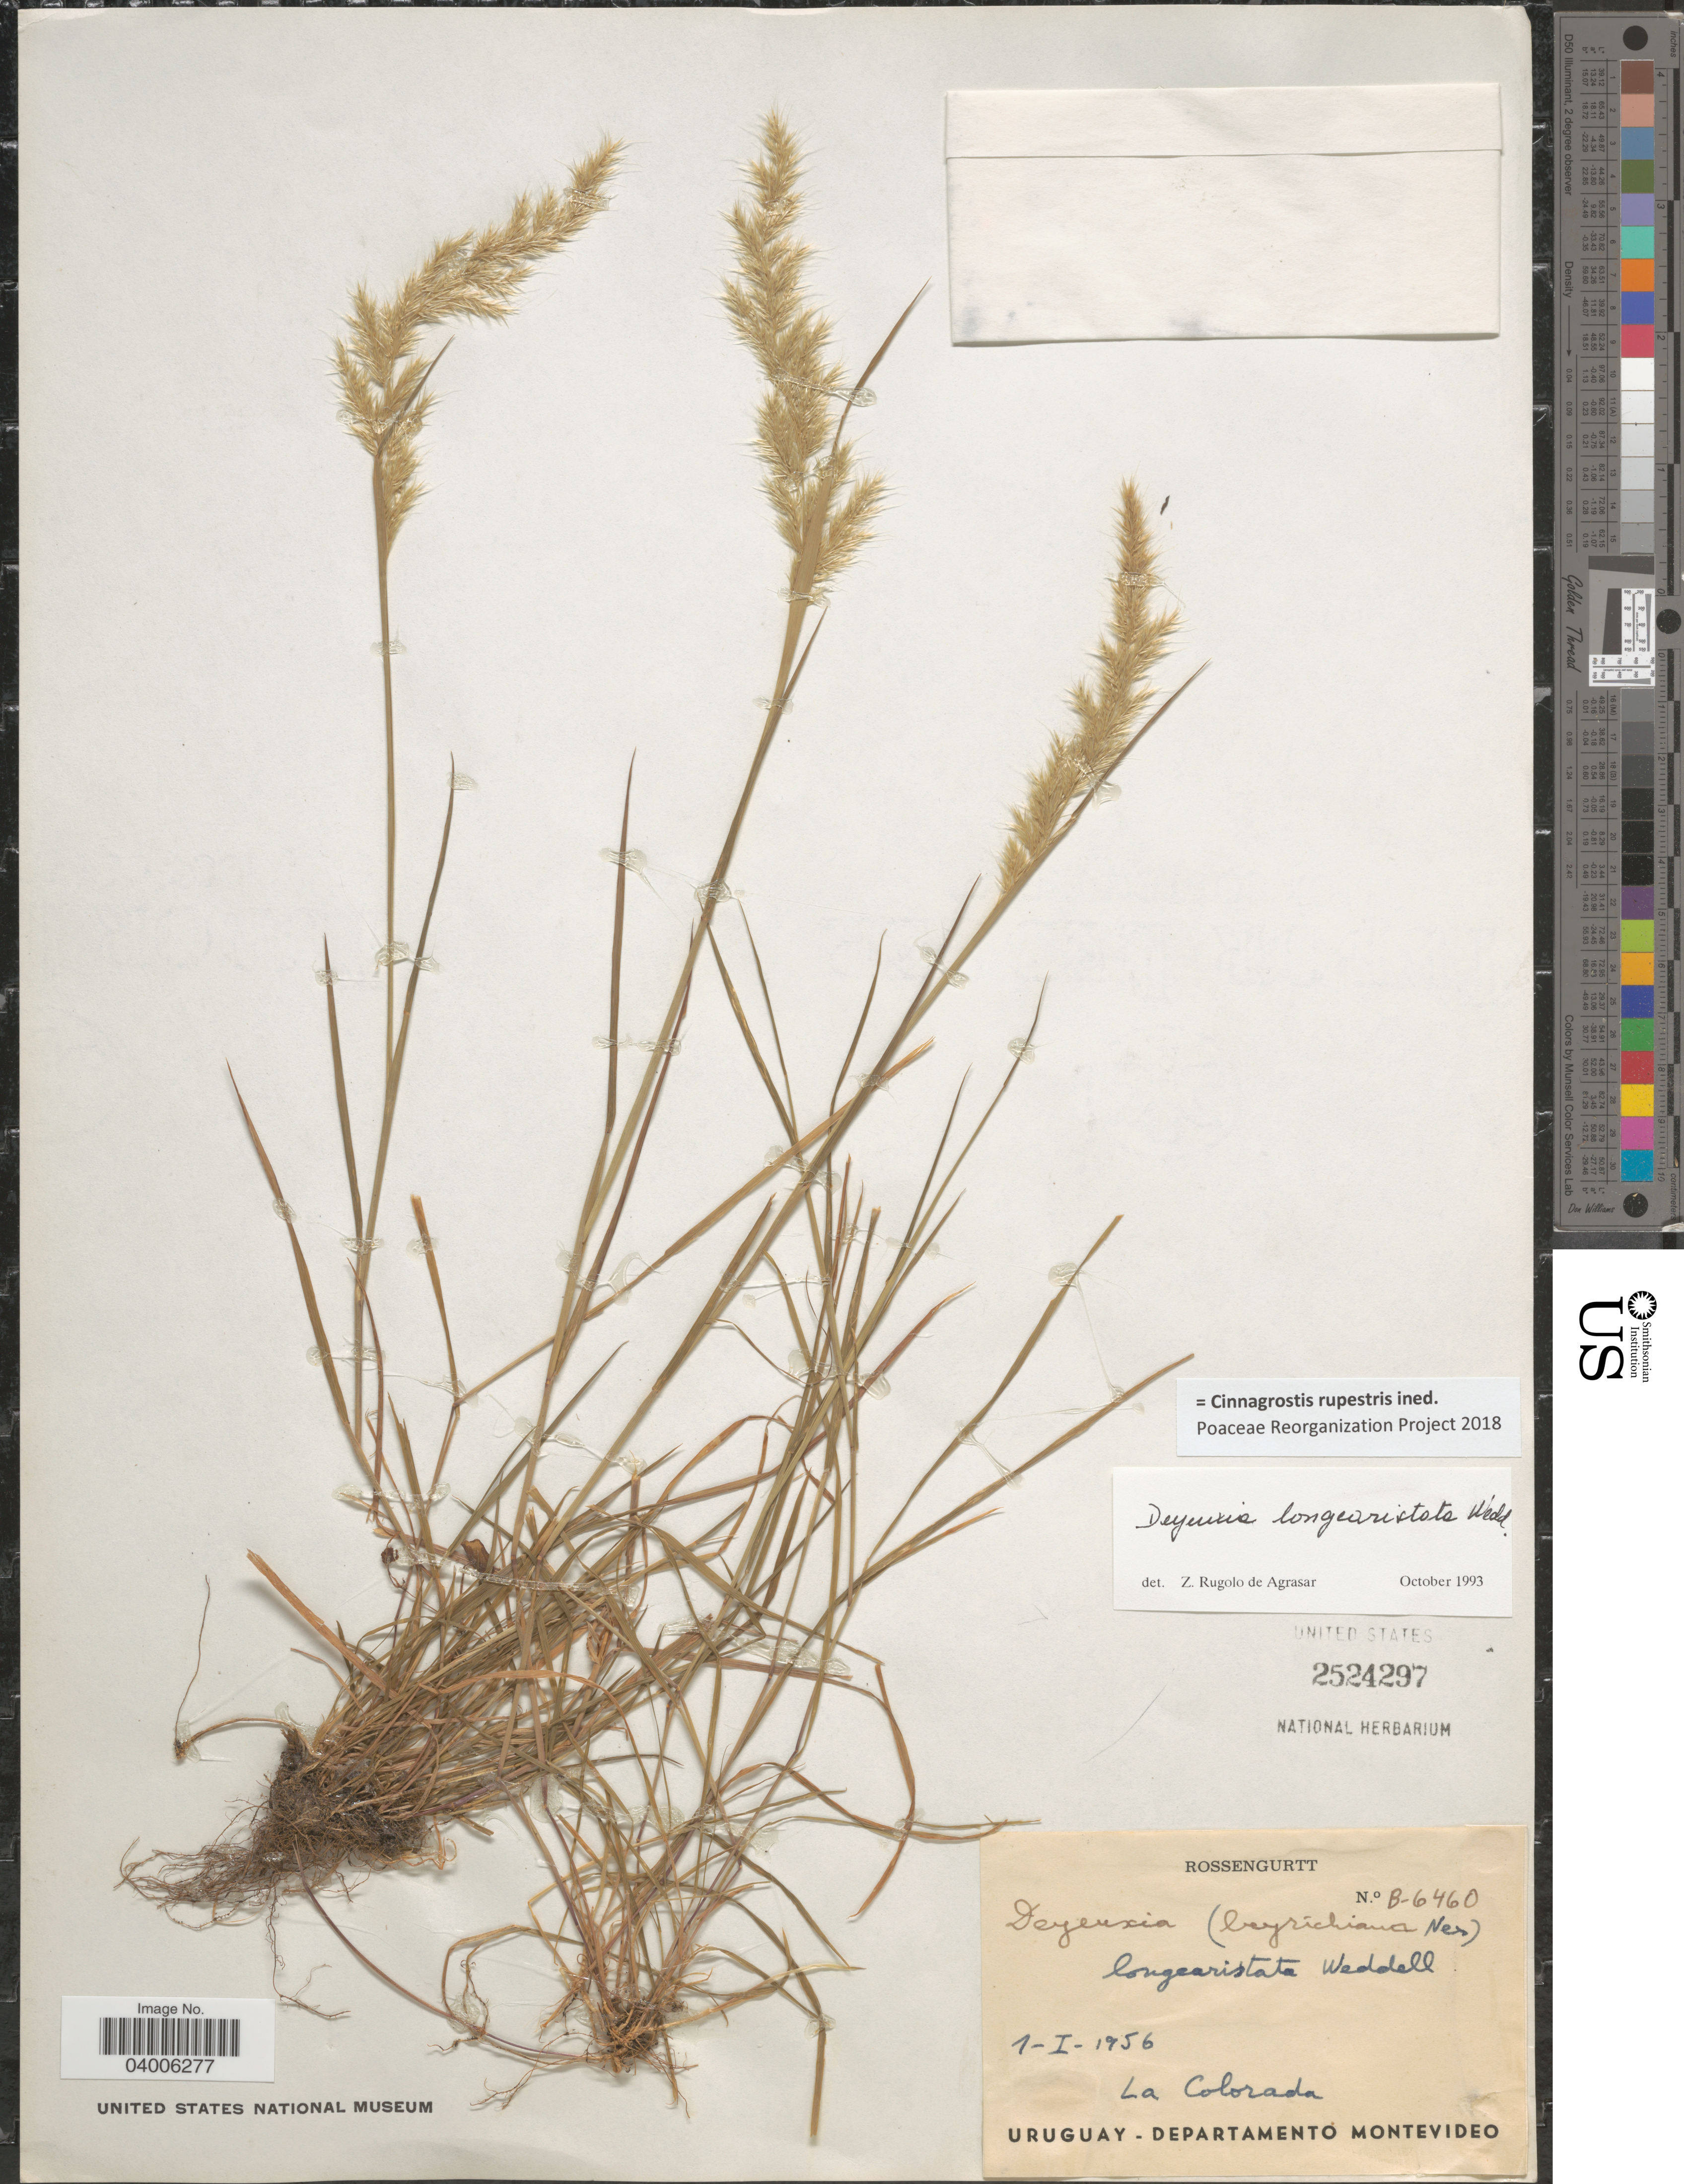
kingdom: Plantae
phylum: Tracheophyta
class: Liliopsida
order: Poales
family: Poaceae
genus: Cinnagrostis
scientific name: Cinnagrostis rupestris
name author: (Trin.) P.M. Peterson et al.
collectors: Rossengurtt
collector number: B-6460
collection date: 1956-01-01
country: Uruguay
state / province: Montevideo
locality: La Colorada. Departamento Montevideo.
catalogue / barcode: US 2524297